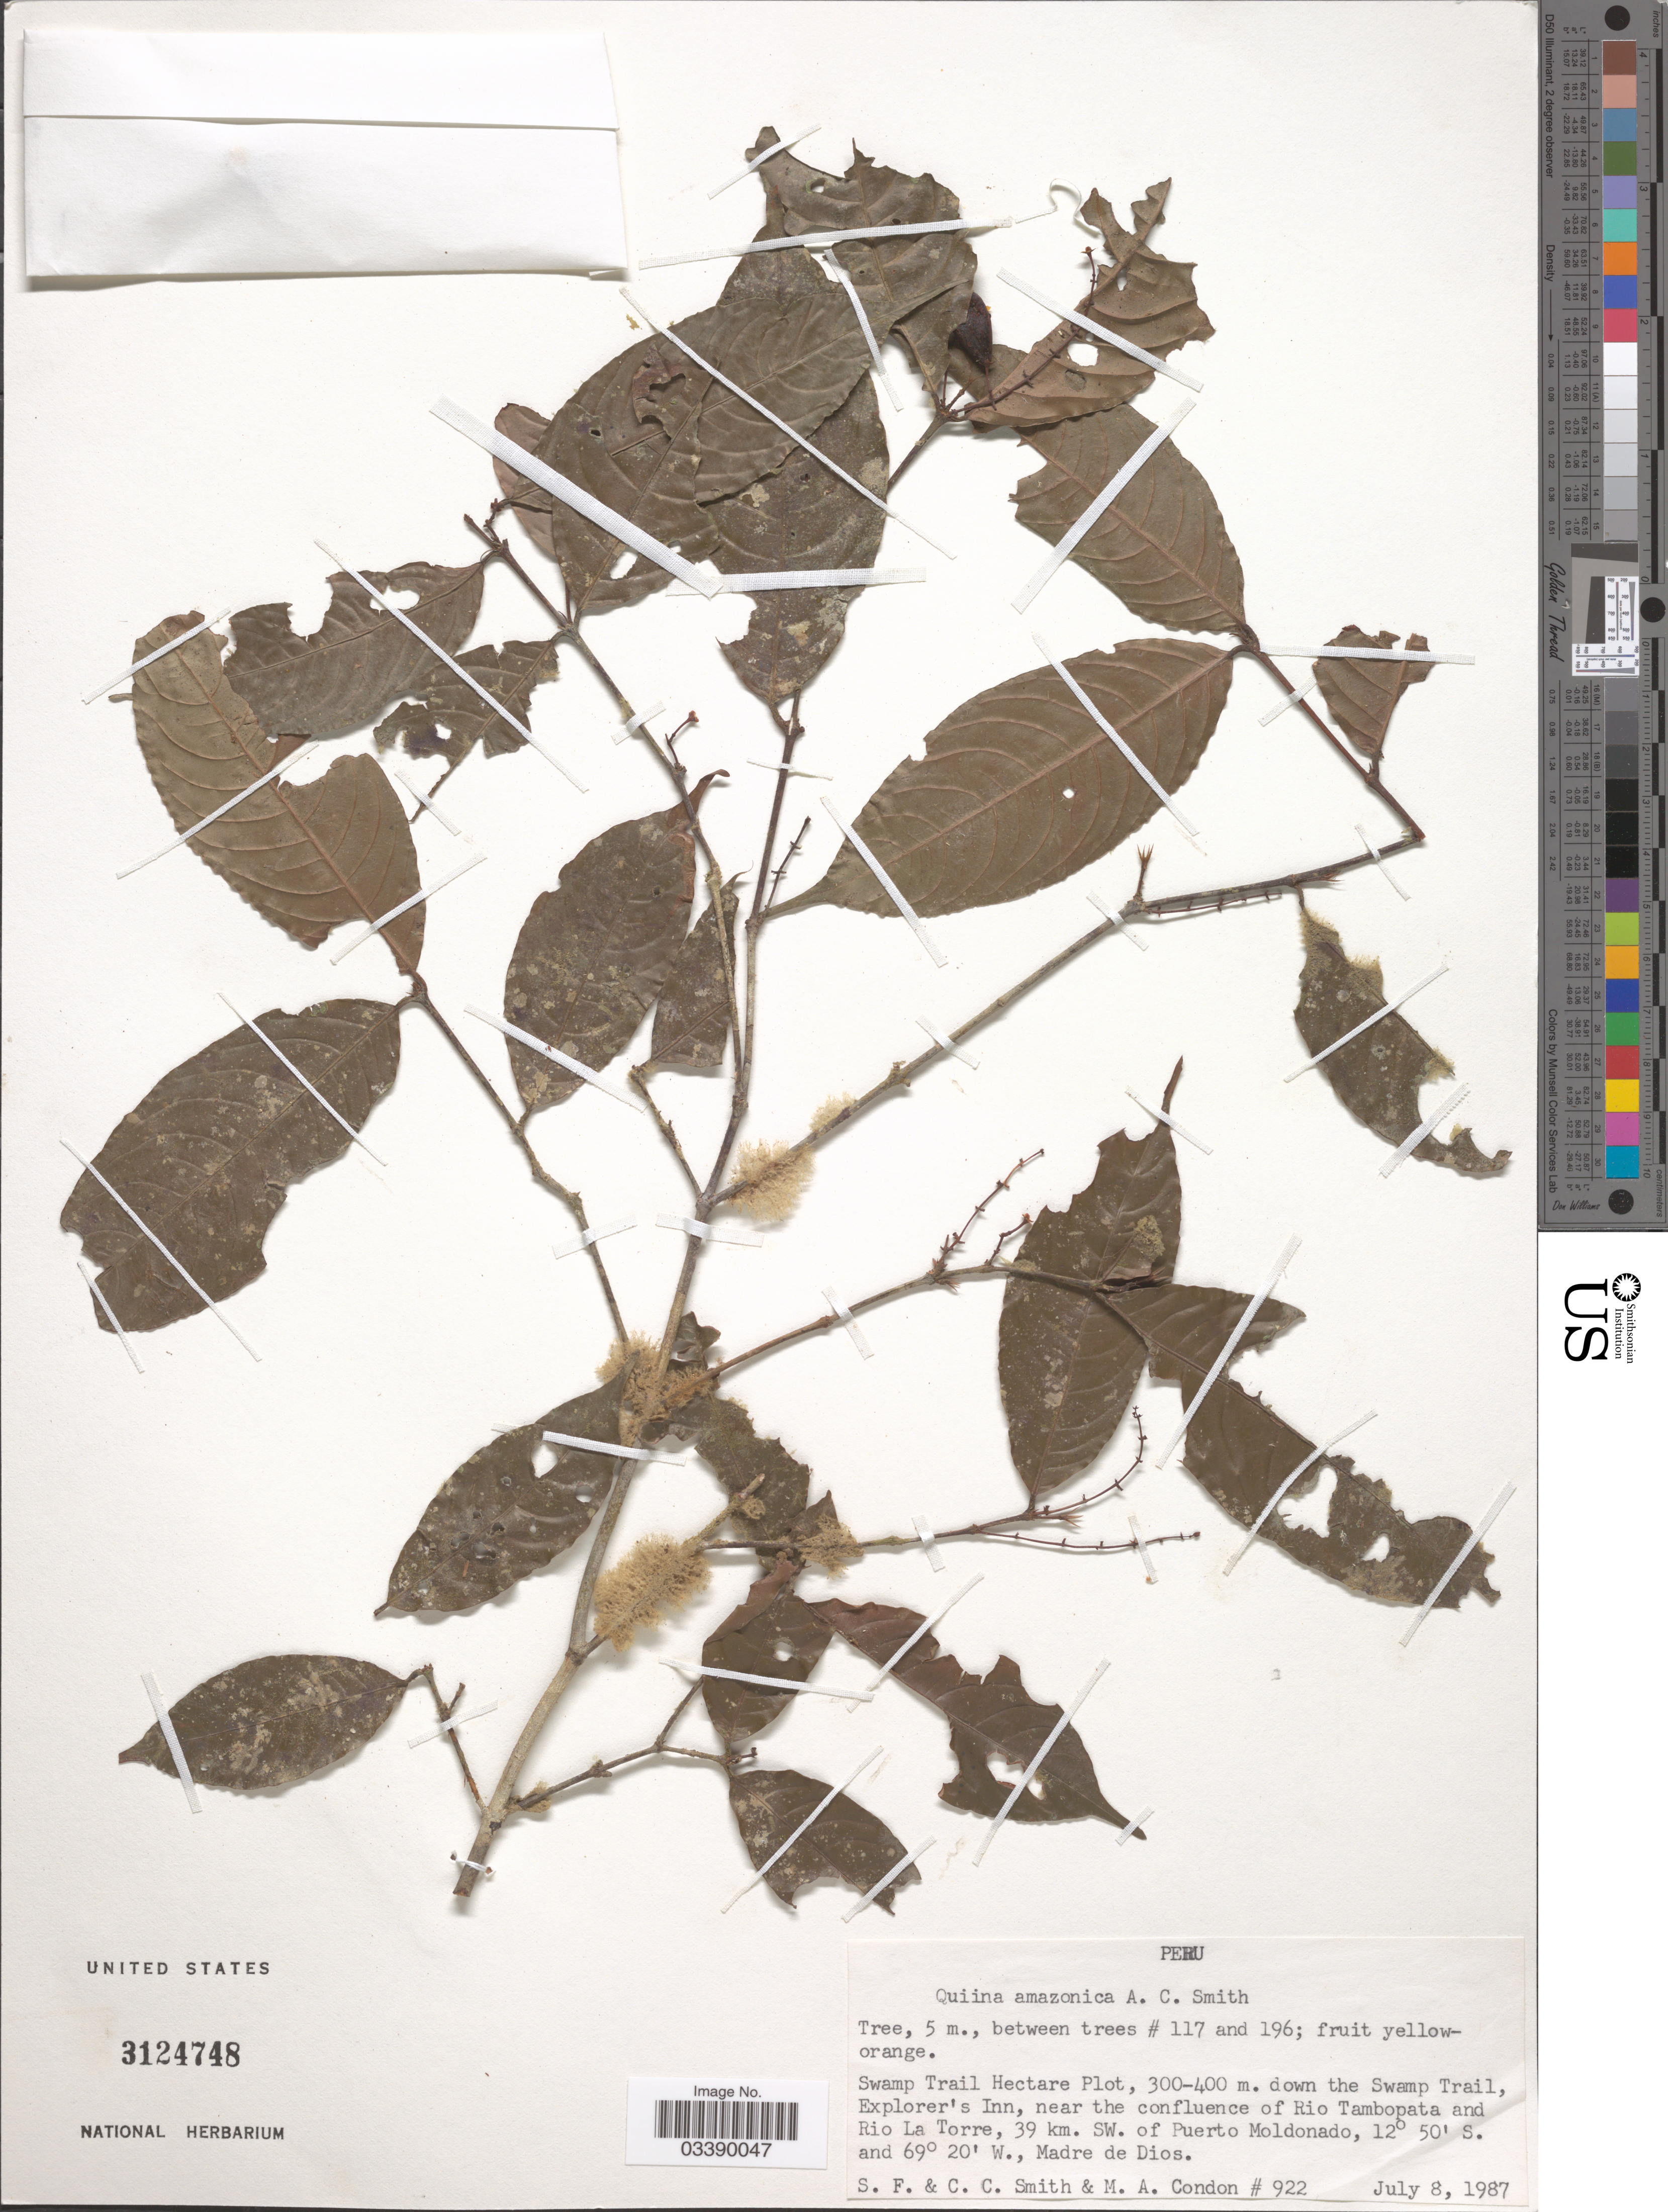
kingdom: Plantae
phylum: Tracheophyta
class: Magnoliopsida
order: Malpighiales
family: Quiinaceae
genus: Quiina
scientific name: Quiina amazonica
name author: A.C. Sm.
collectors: S.F. Smith, C. C. Smith & M. Condon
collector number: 922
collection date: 1987-07-08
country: Peru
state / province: Madre de Dios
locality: Swamp Trail Hectare Plot, 300-400 m. down the Swamp Trail, Explorer's Inn, near the confluence of Rio Tambopata and Rio La Torre, 39 km. SW. of Puerto Moldonado.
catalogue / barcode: US 3124748